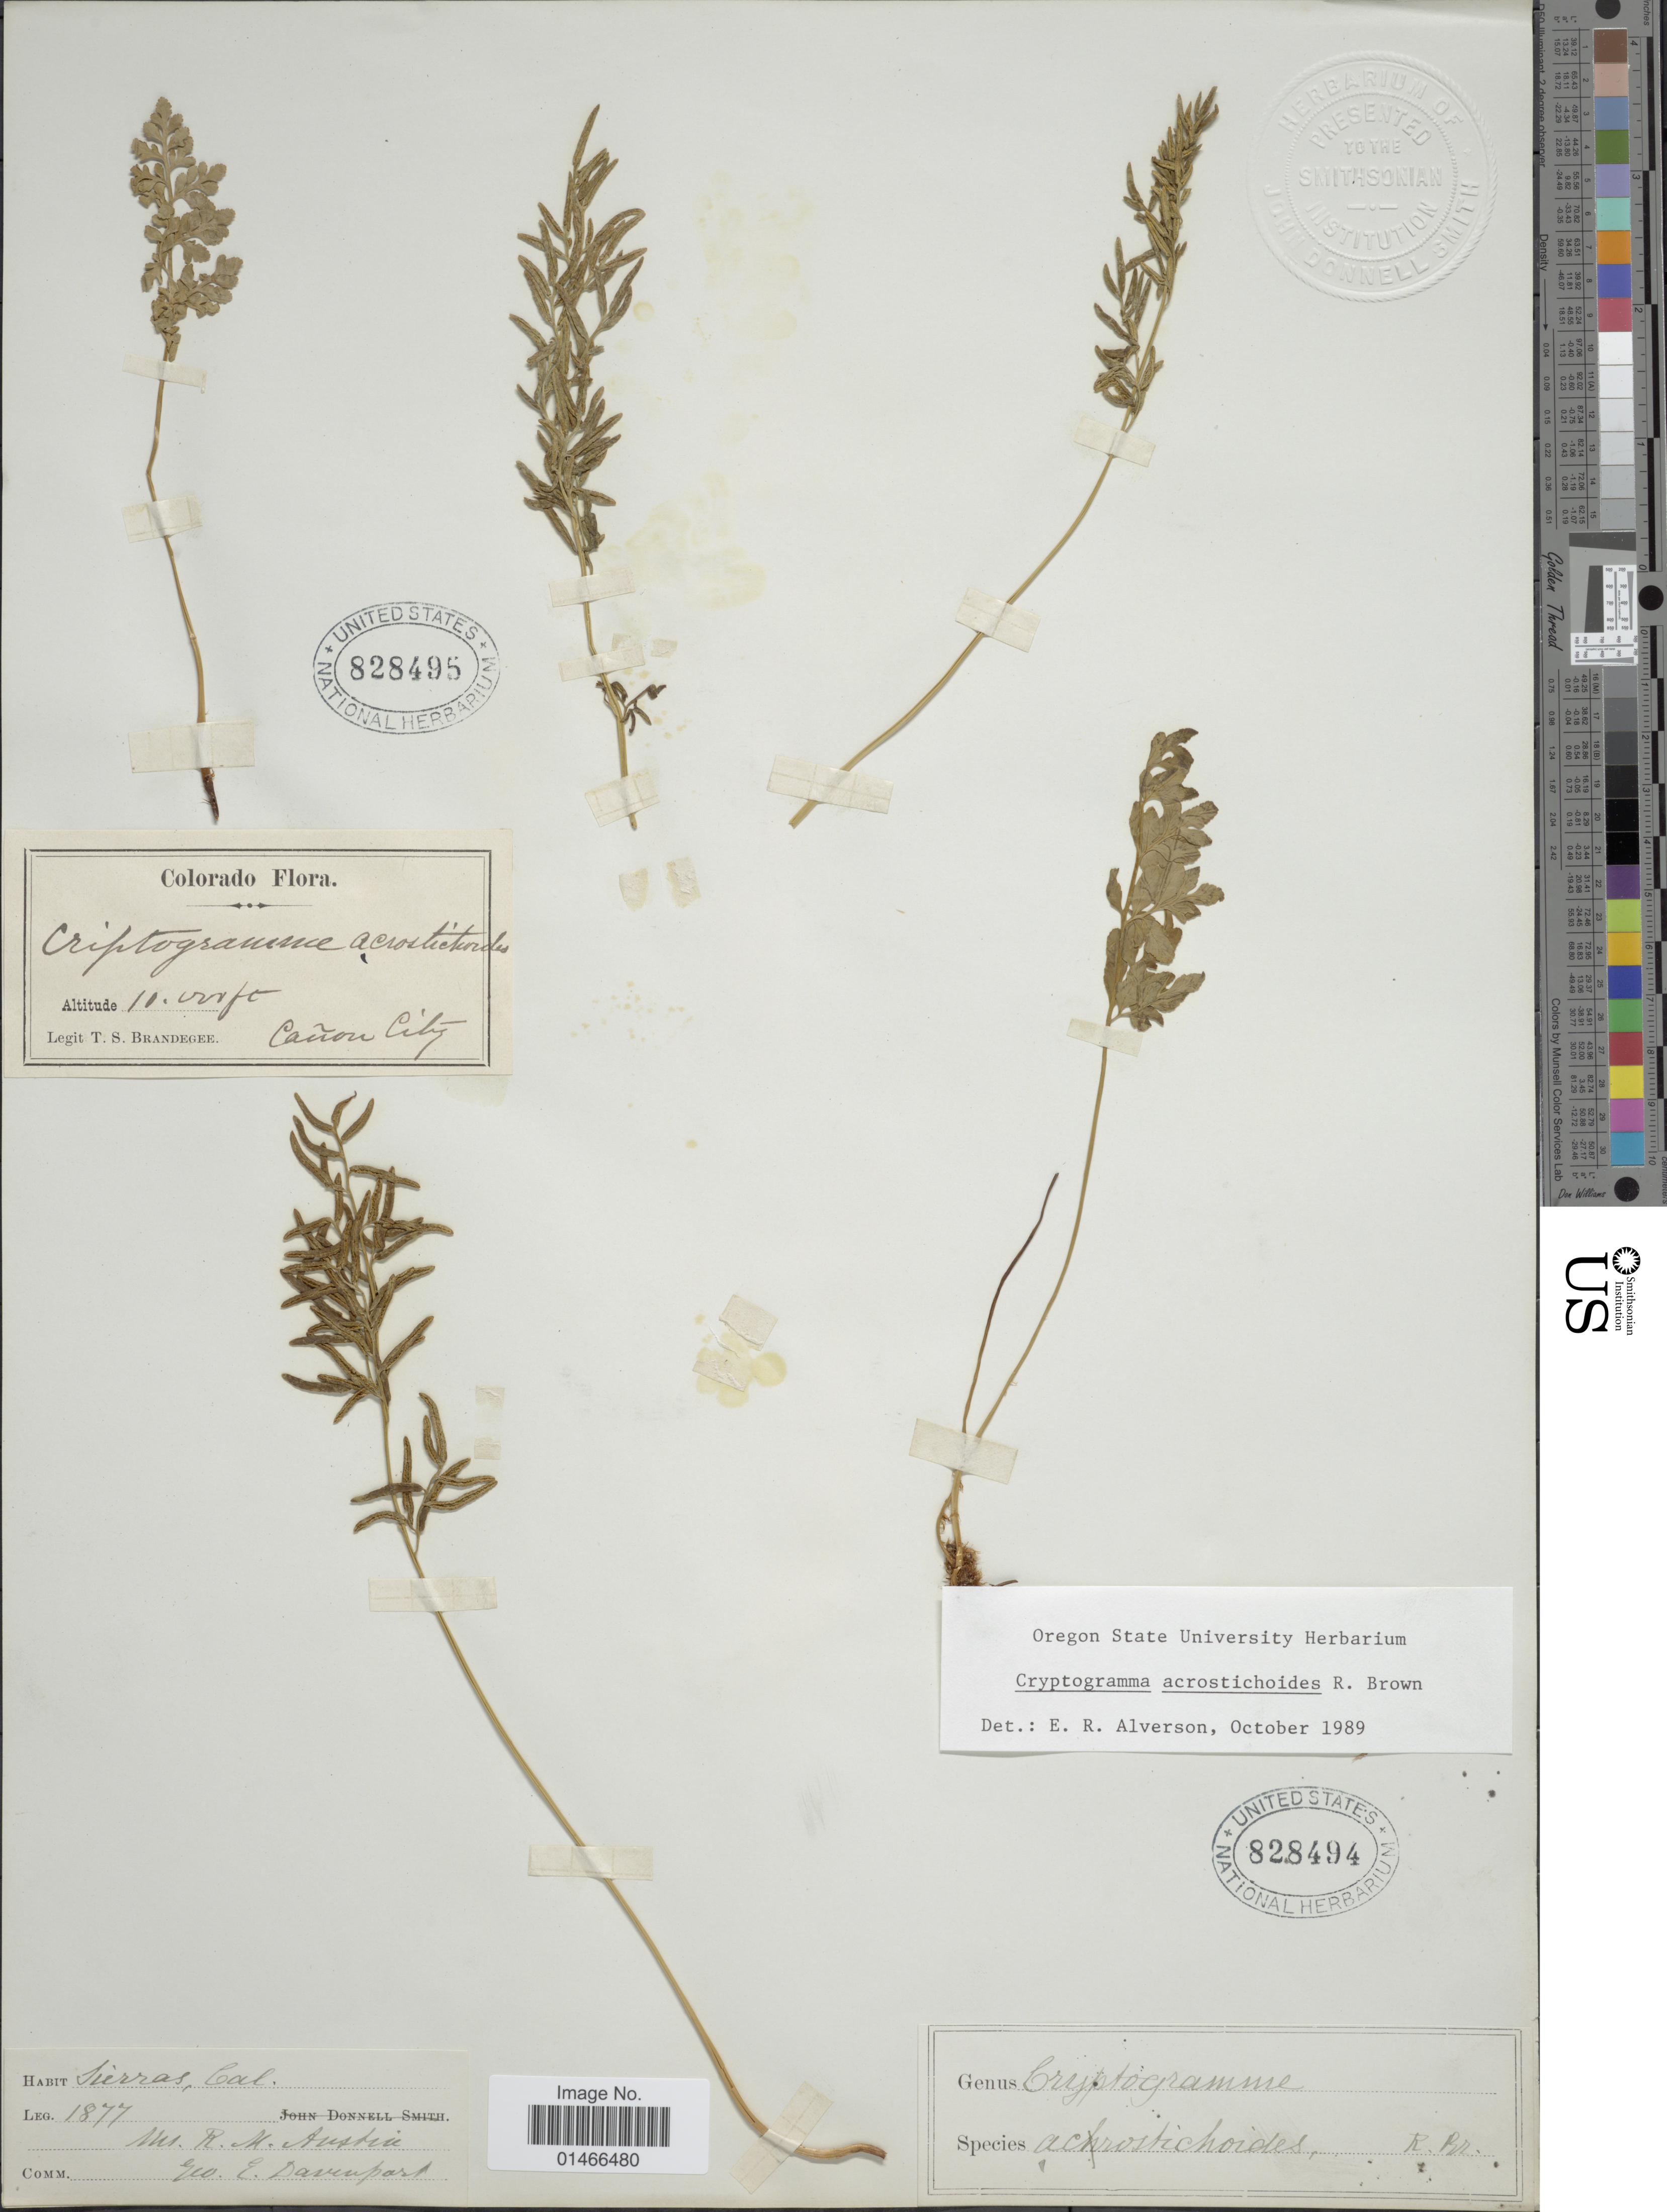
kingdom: Plantae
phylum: Tracheophyta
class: Polypodiopsida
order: Polypodiales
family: Pteridaceae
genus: Cryptogramma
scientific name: Cryptogramma acrostichoides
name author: R. Br.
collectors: T. S. Brandegee (herbarium)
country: United States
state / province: Colorado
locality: Canon City.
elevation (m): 3048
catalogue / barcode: US 828495-2